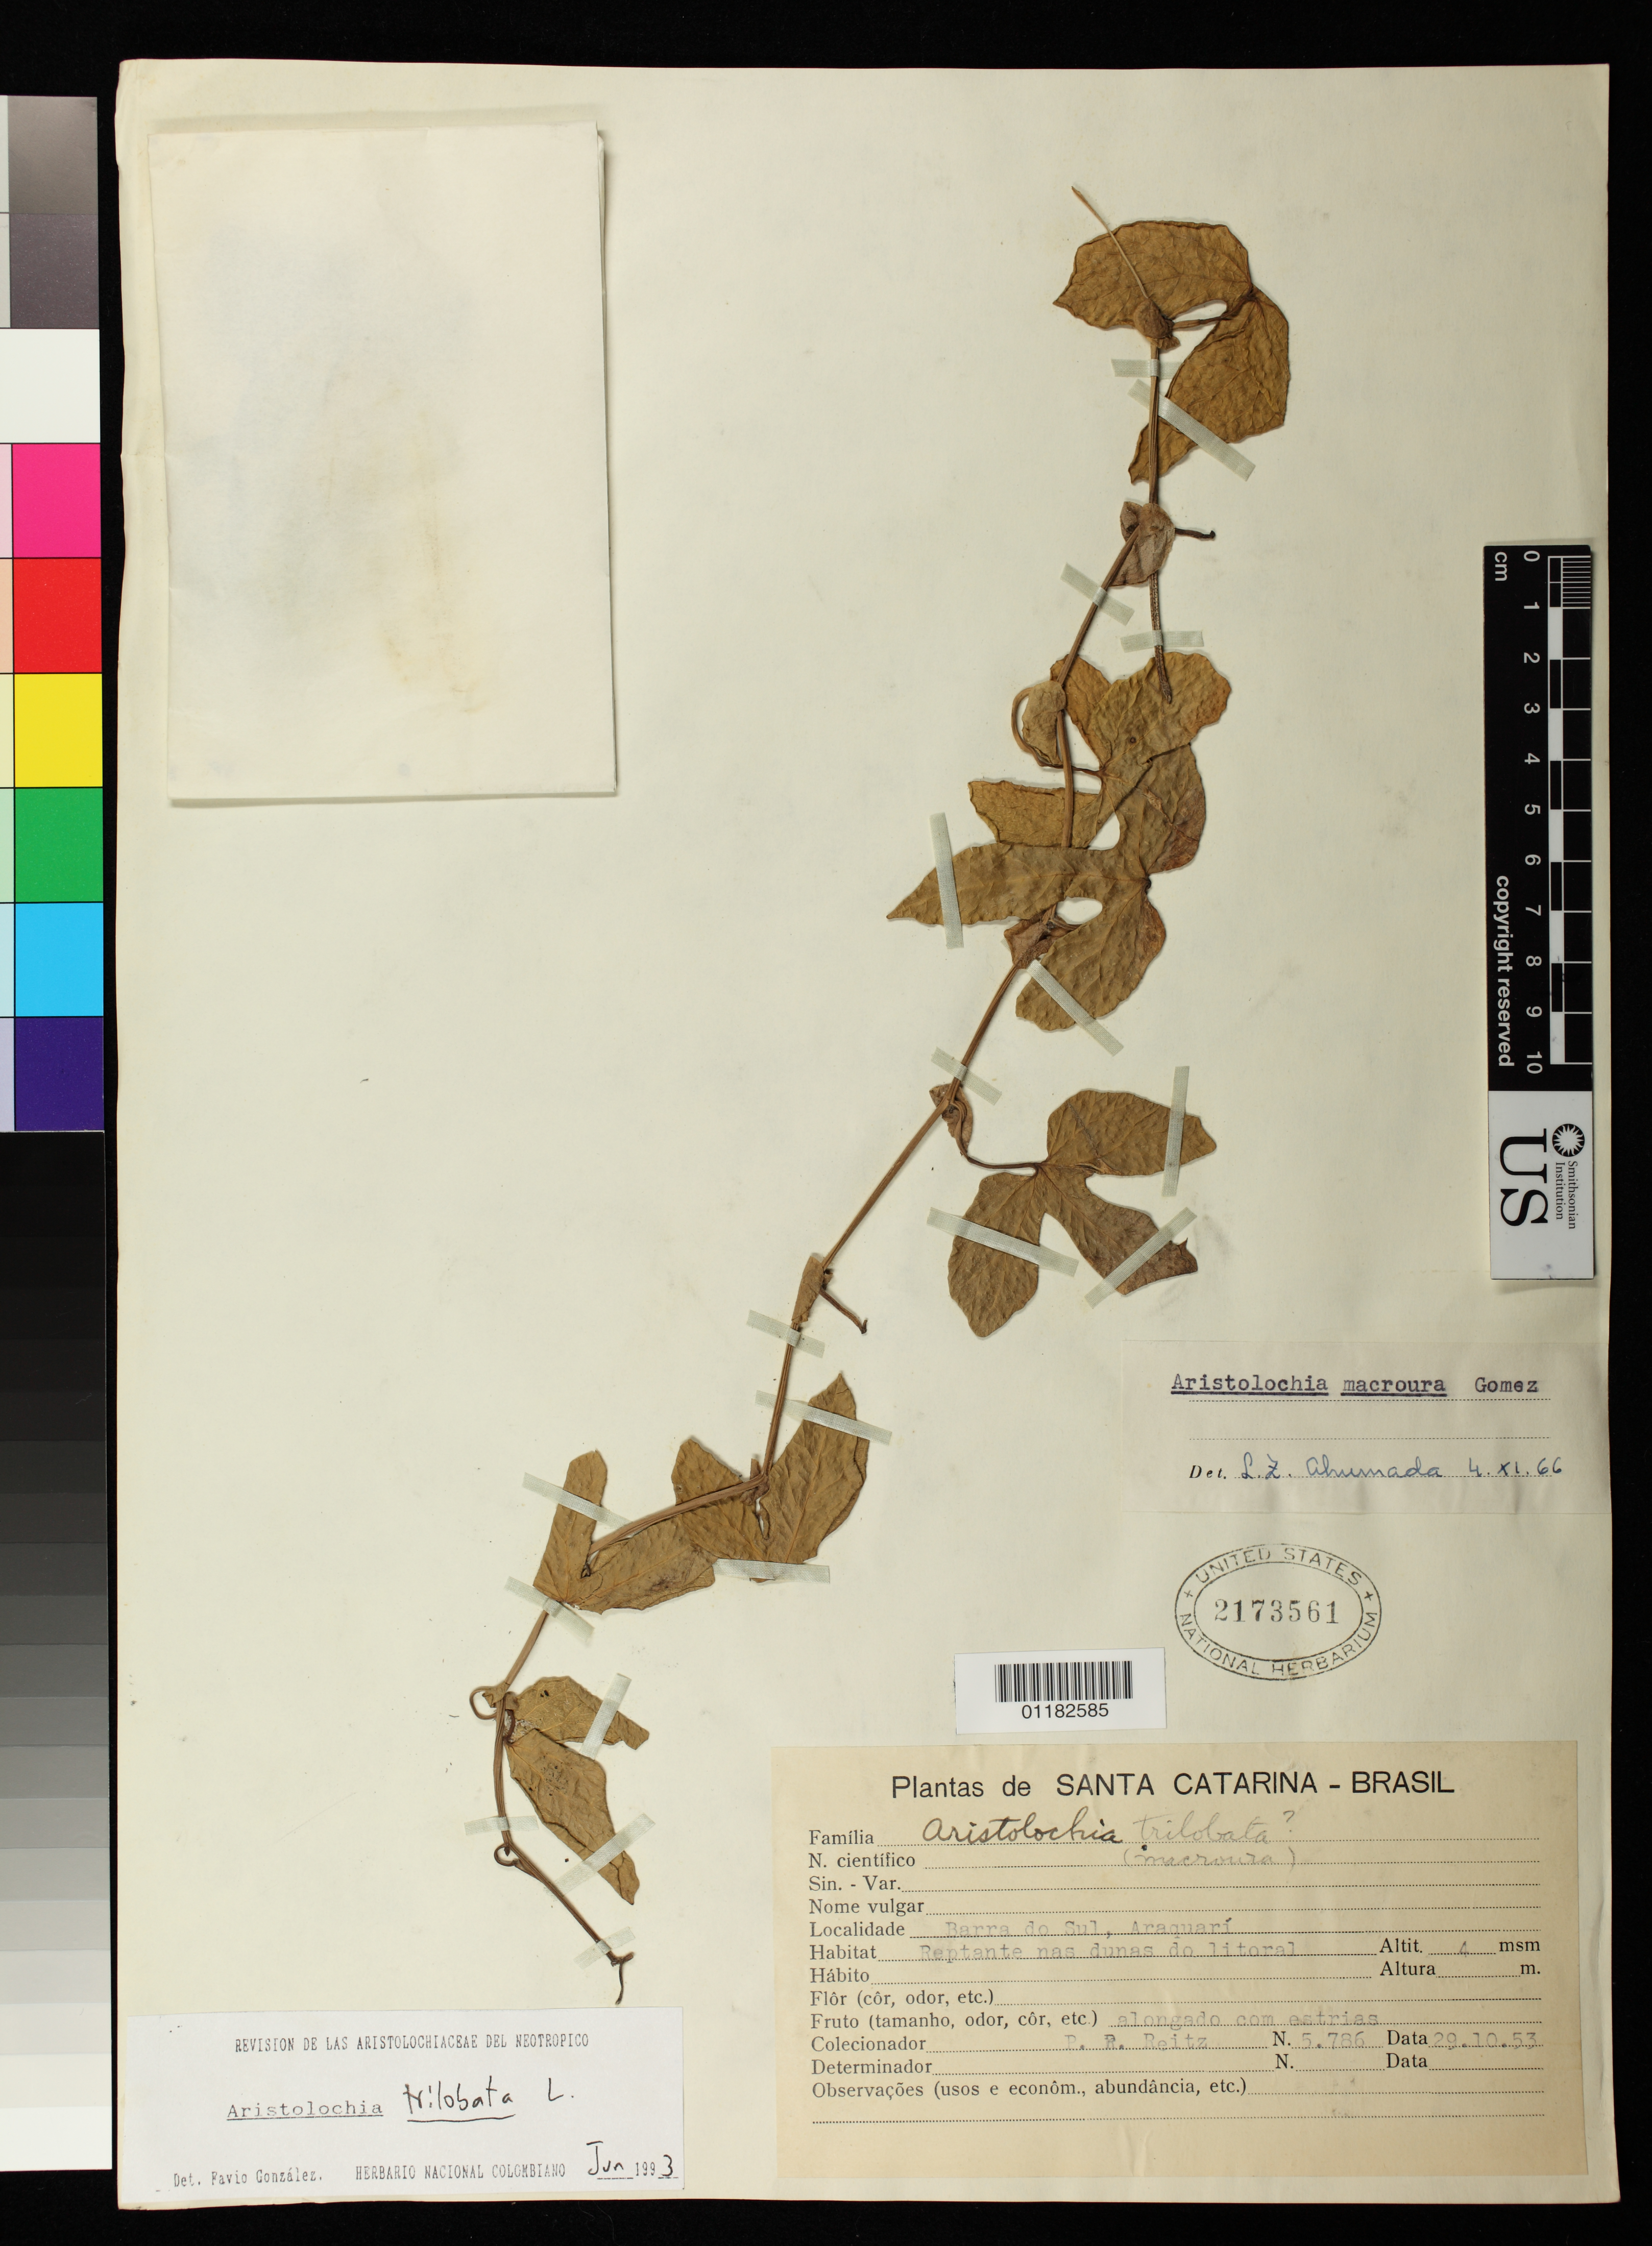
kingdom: Plantae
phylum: Tracheophyta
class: Magnoliopsida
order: Piperales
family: Aristolochiaceae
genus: Aristolochia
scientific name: Aristolochia trilobata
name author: L.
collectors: R. Reitz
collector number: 5786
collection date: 1953-10-29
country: Brazil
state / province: Santa Catarina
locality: Araquari municipality Barra do Sul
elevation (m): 4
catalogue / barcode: US 2173561